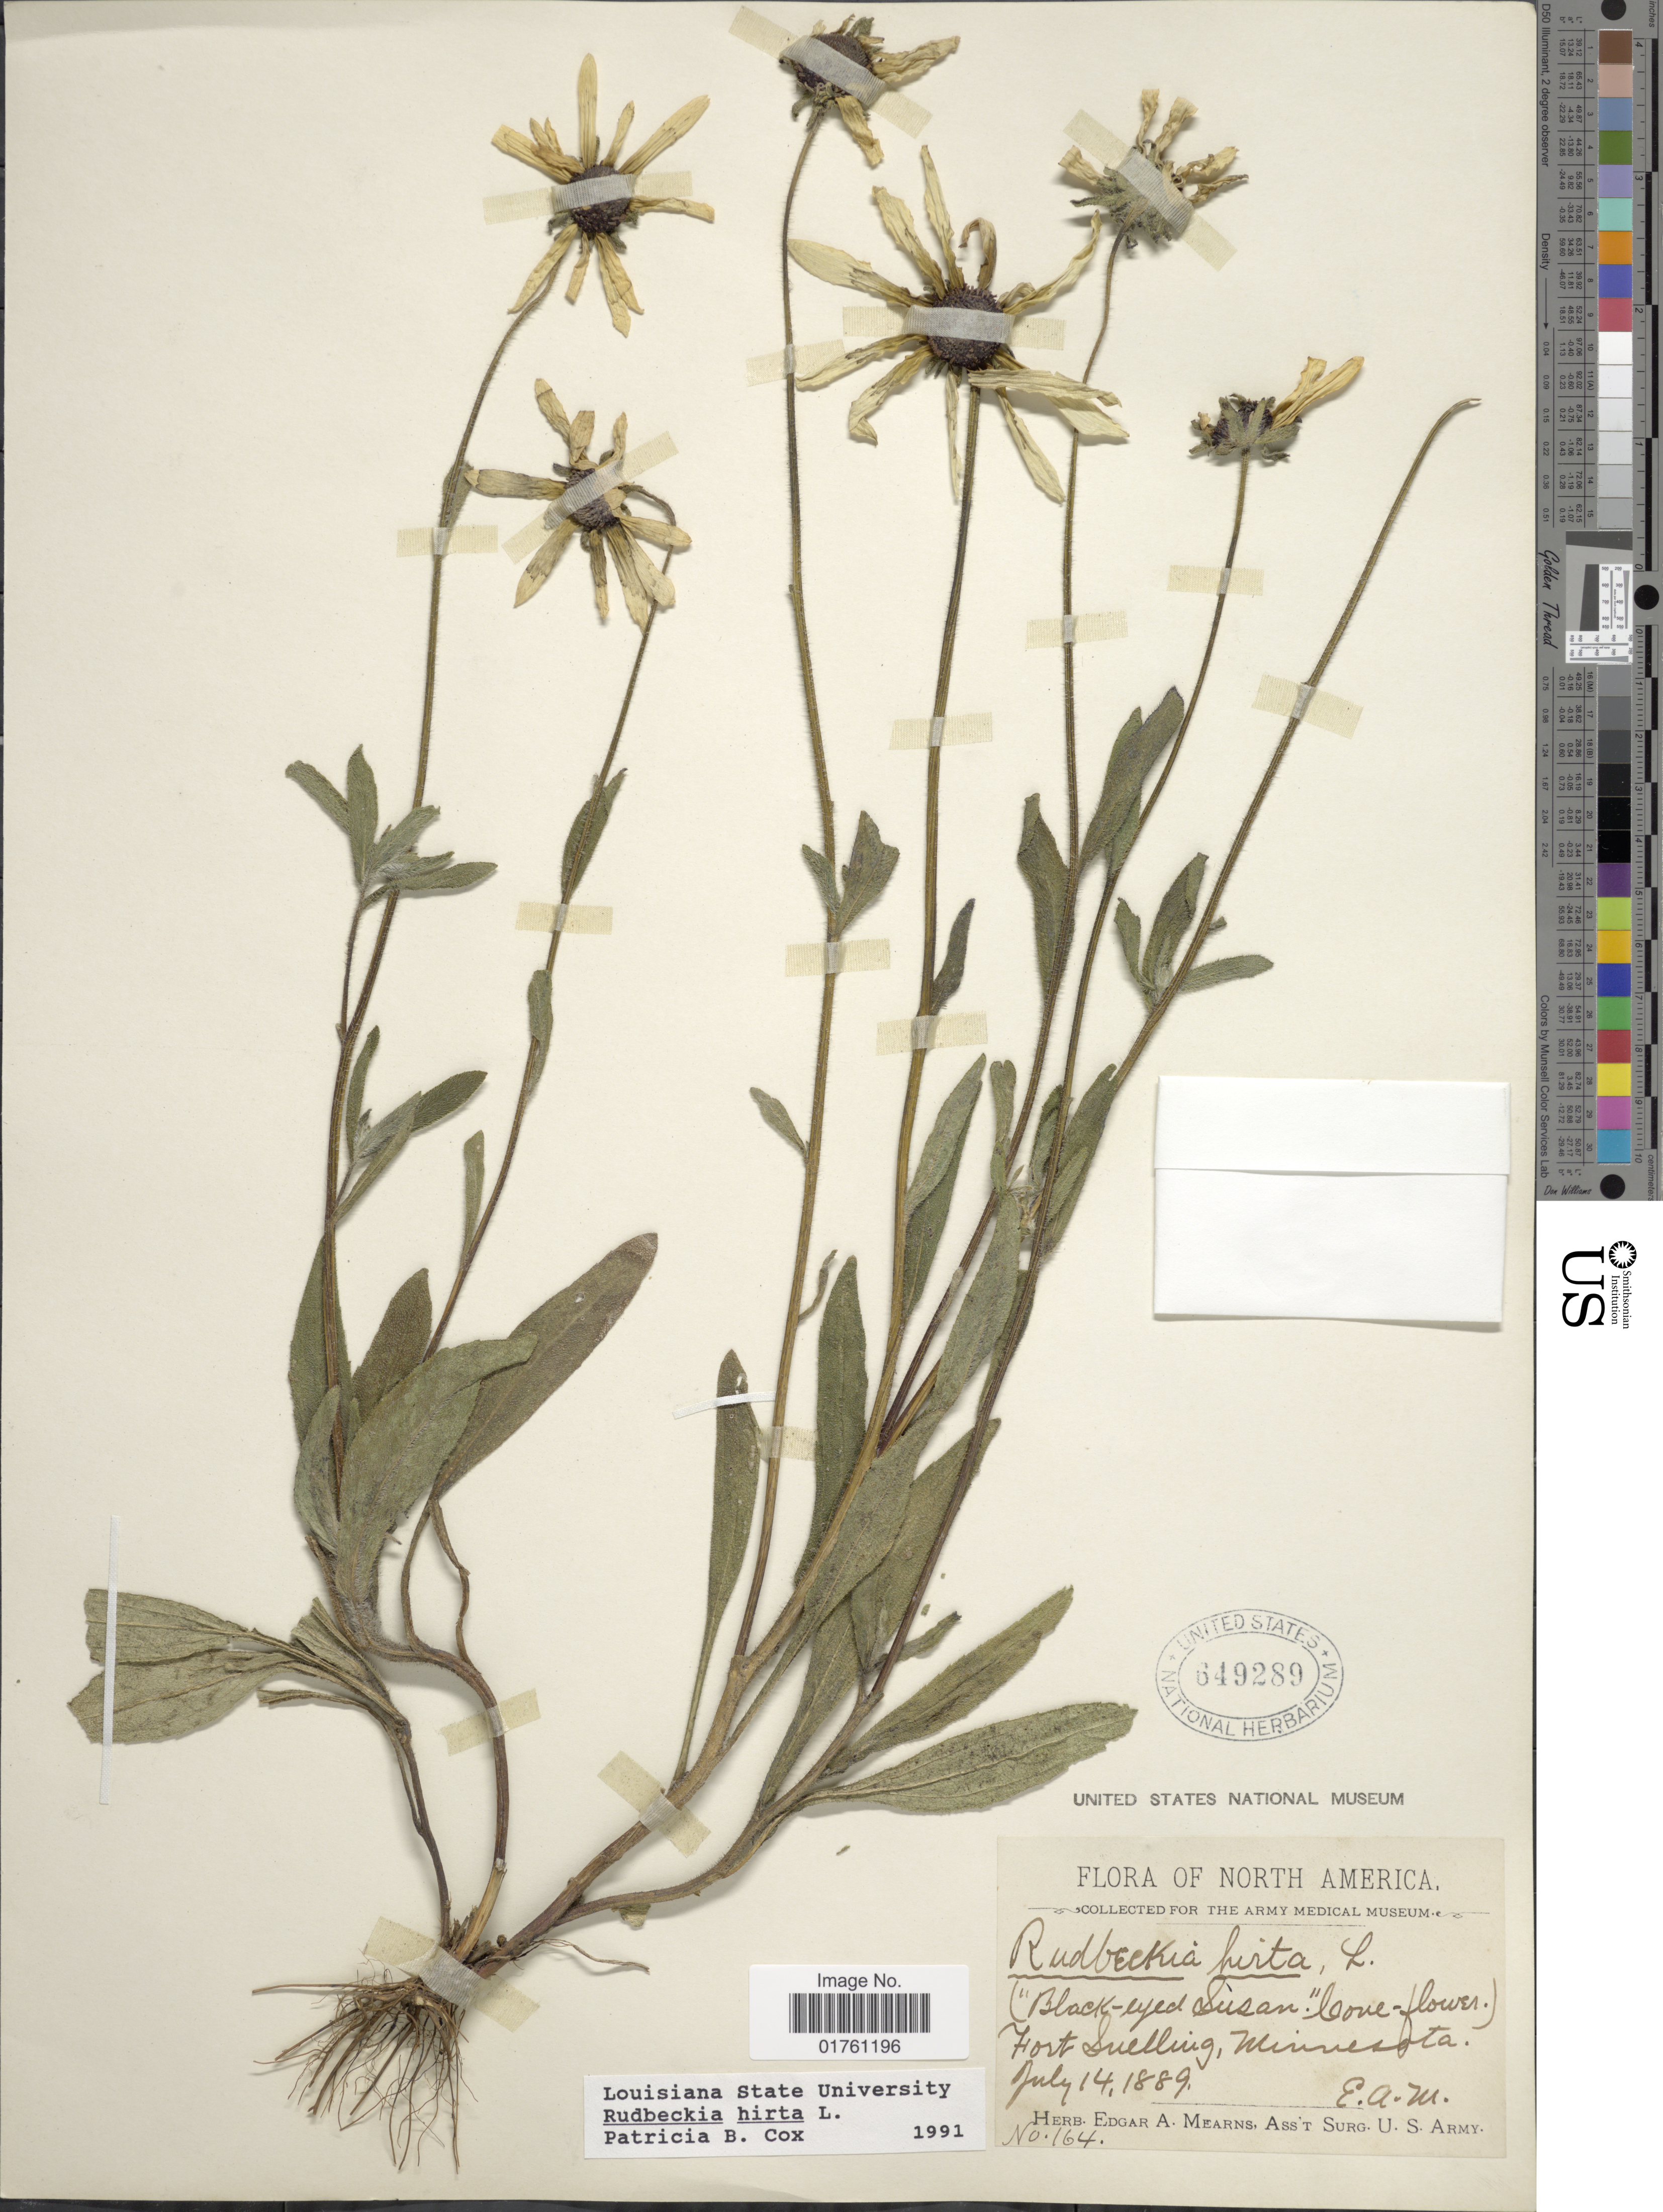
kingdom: Plantae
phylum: Tracheophyta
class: Magnoliopsida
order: Asterales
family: Asteraceae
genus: Rudbeckia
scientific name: Rudbeckia hirta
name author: L.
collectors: E. A. Mearns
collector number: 164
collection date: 1889-07-14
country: United States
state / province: Minnesota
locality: Fort Snelling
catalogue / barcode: US 649289